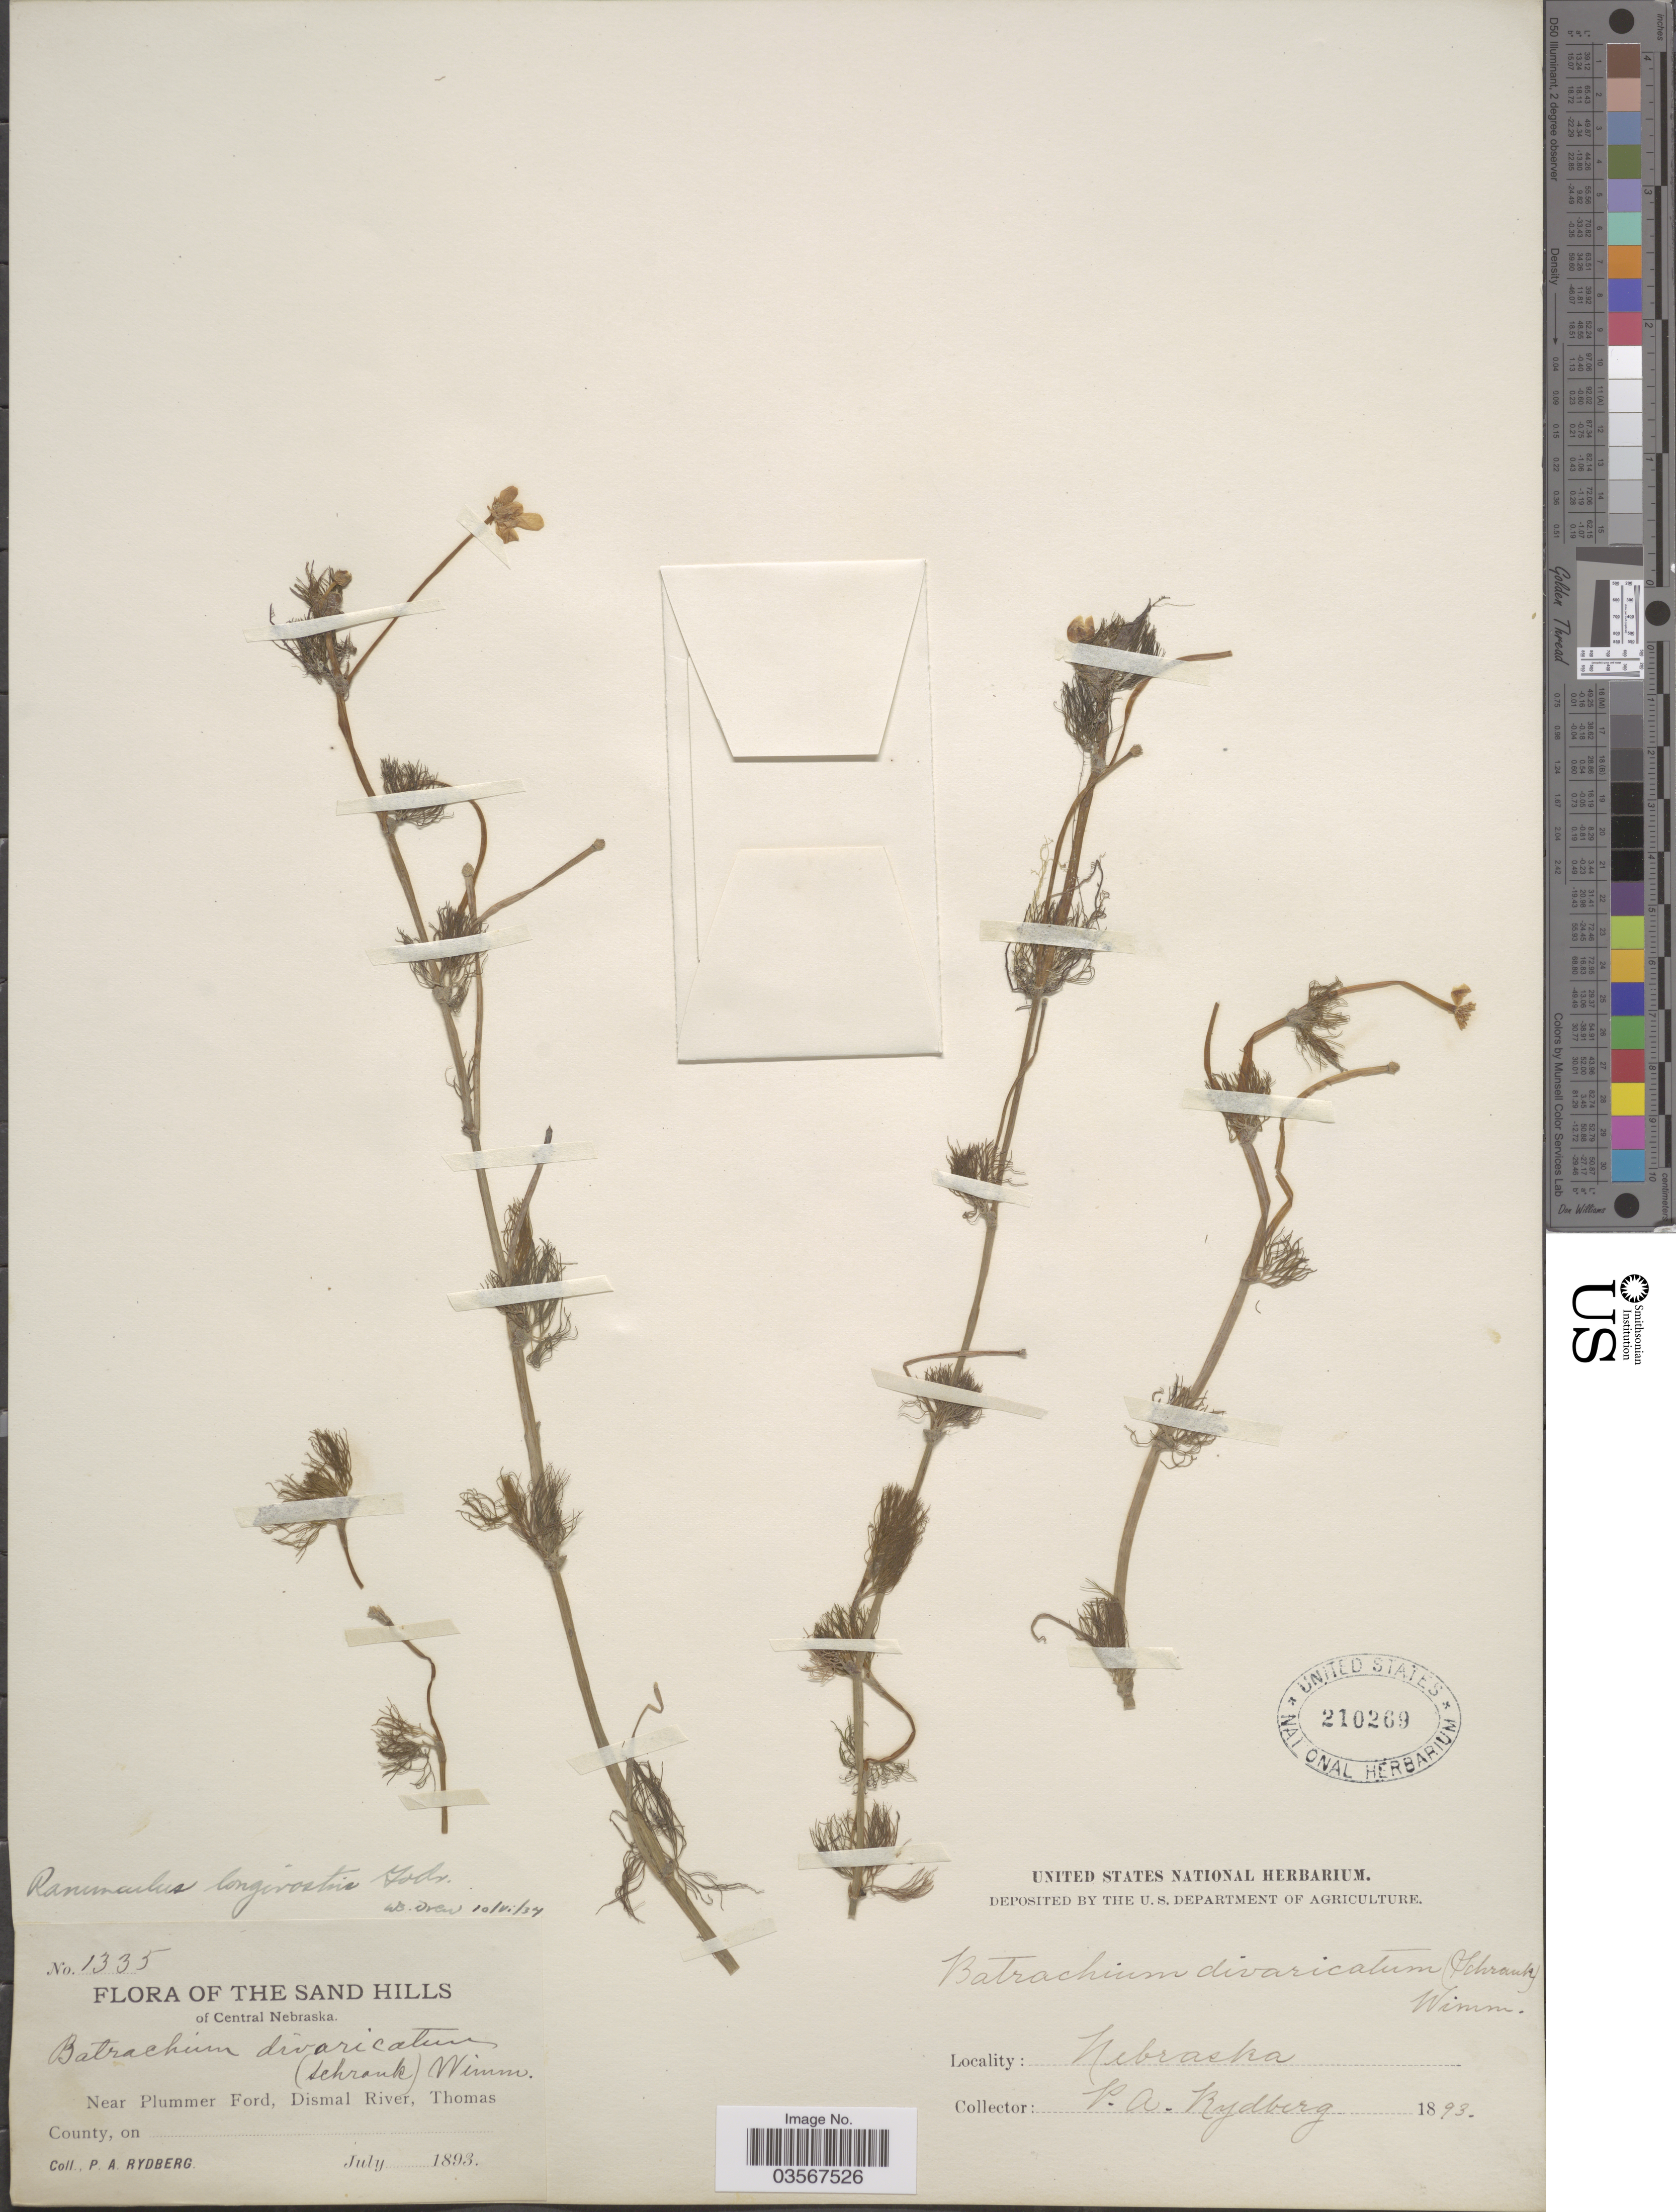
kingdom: Plantae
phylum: Tracheophyta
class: Magnoliopsida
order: Ranunculales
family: Ranunculaceae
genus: Ranunculus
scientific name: Ranunculus longirostris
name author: Godr.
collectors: P. A. Rydberg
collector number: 1335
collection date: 1893-07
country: United States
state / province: Nebraska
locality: The Sand Hills of Central Nebraska. Near Plummer Ford, Dismal River, Thomas County.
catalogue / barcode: US 210269